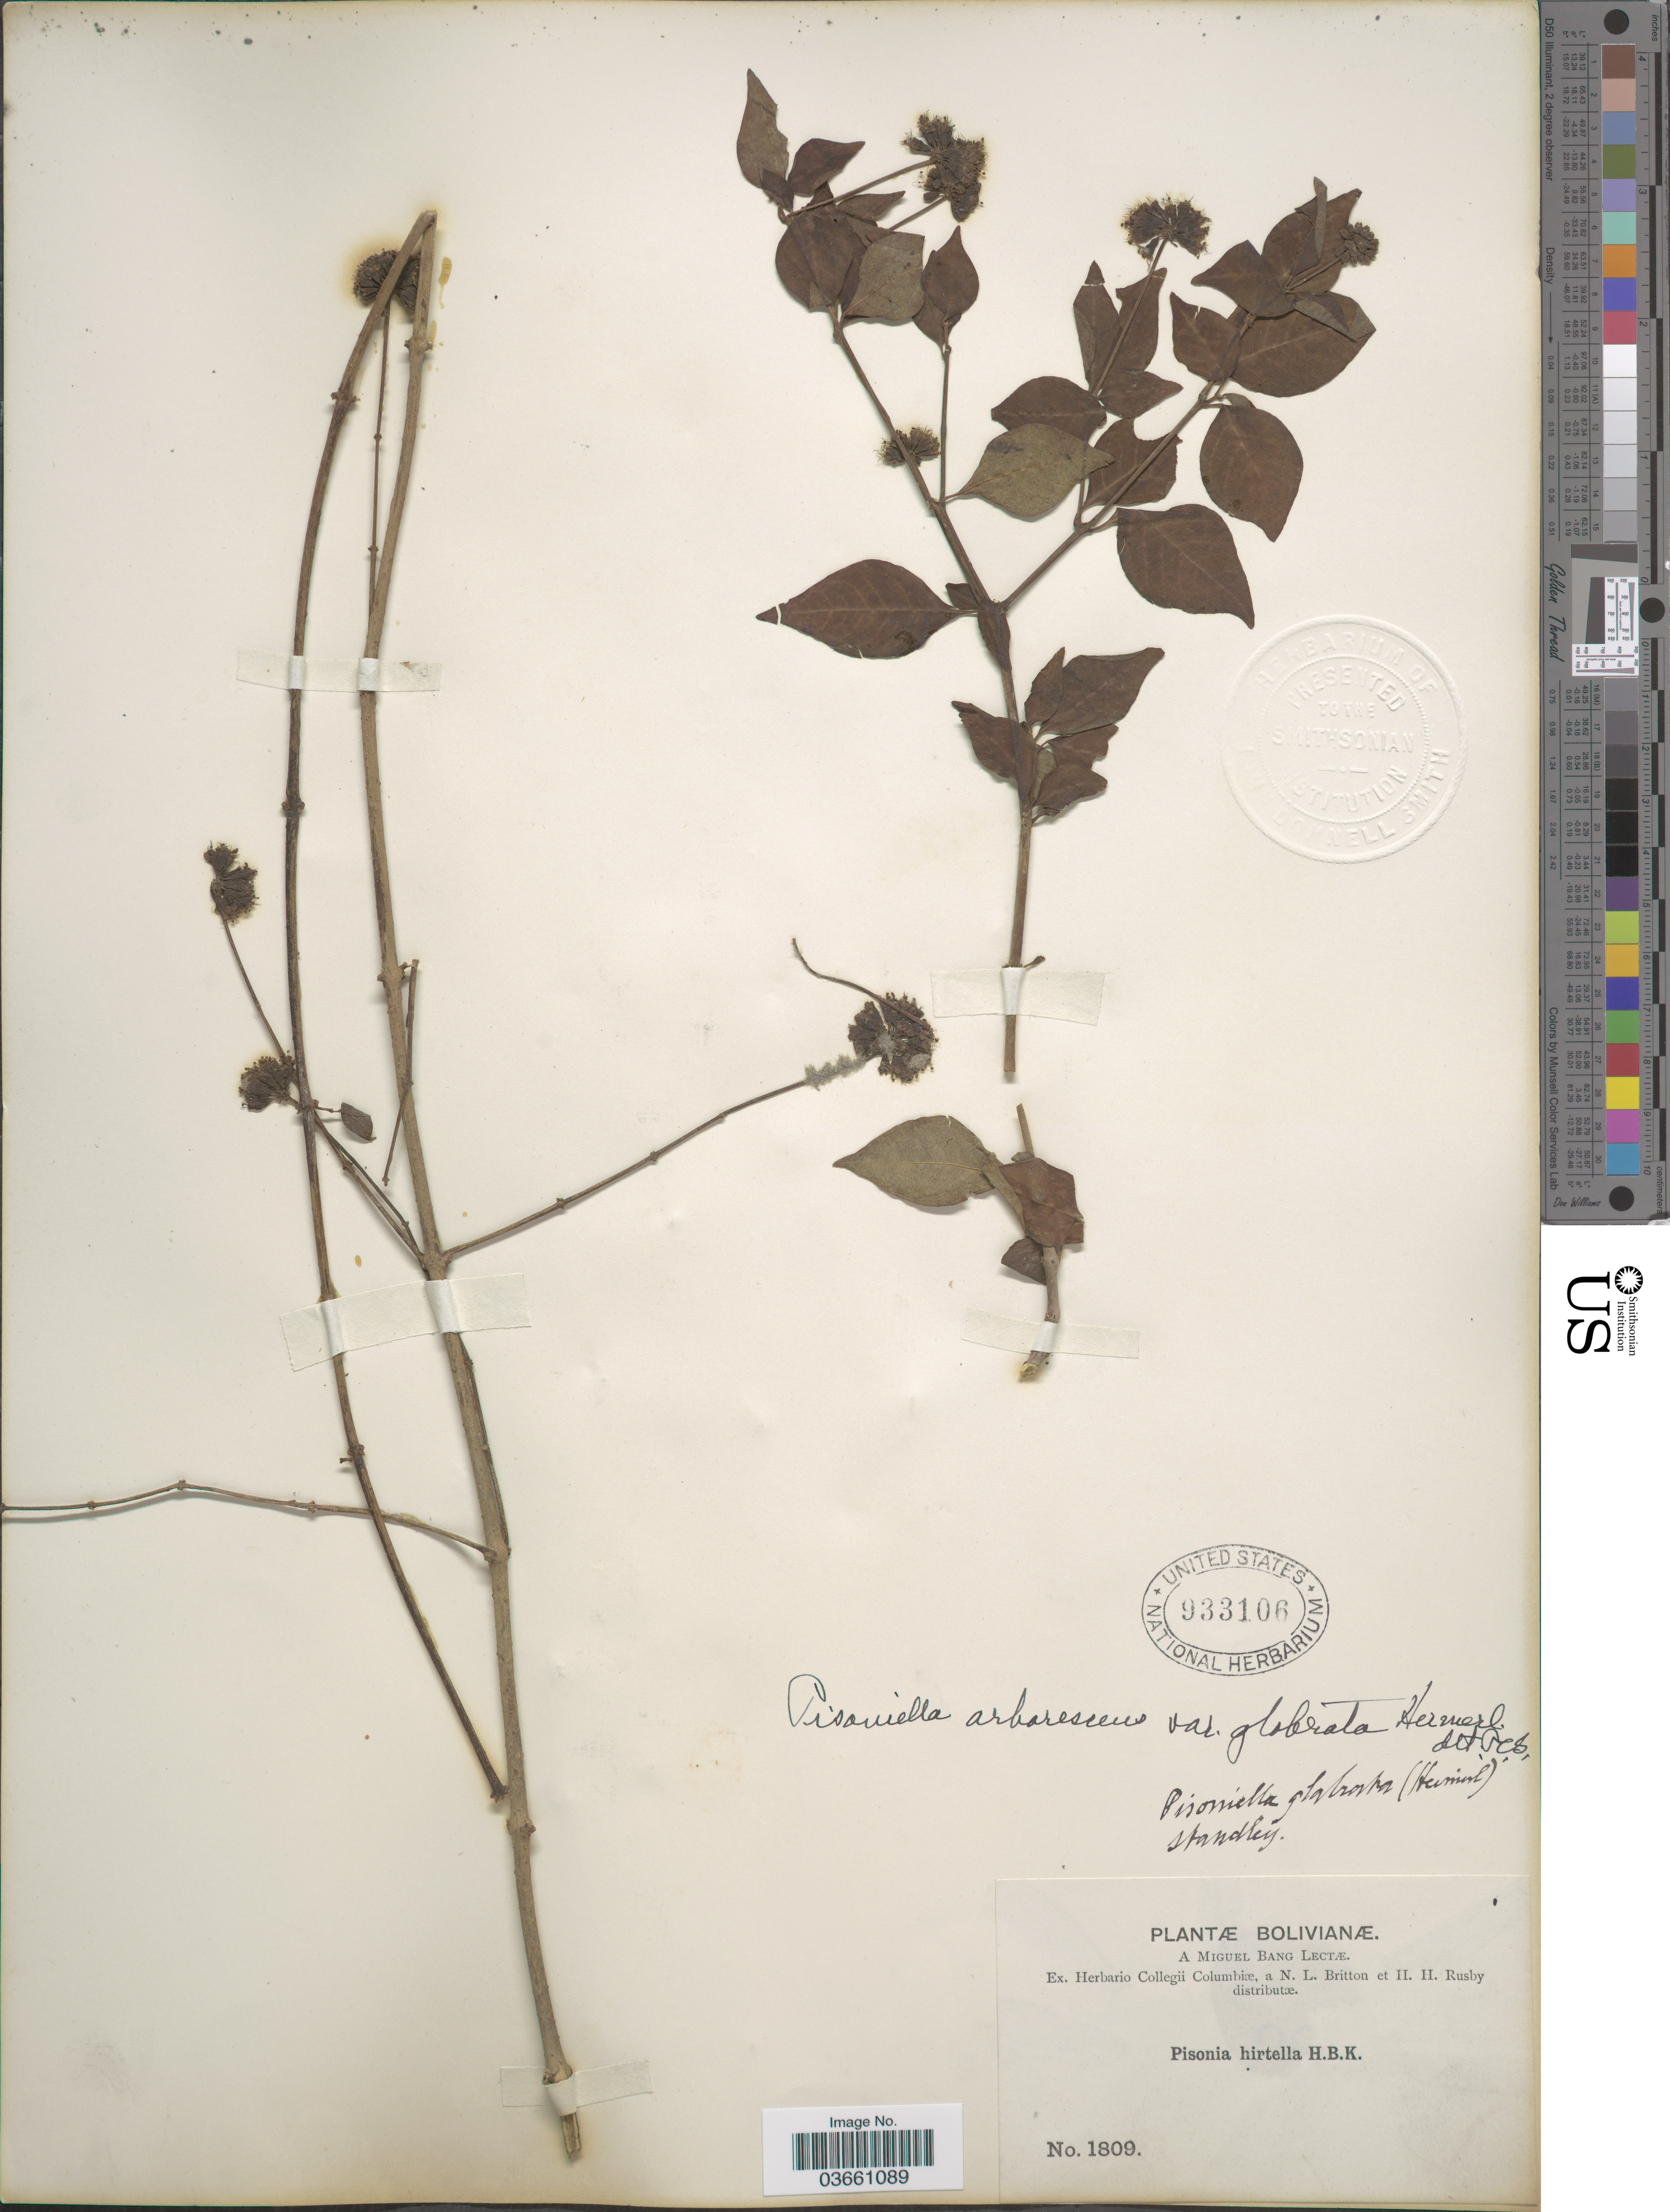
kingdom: Plantae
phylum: Tracheophyta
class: Magnoliopsida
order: Caryophyllales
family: Nyctaginaceae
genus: Pisoniella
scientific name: Pisoniella arborescens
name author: (Lag. & Rodr.) Standl.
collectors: M. Bang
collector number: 1809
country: Bolivia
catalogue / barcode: US 933106